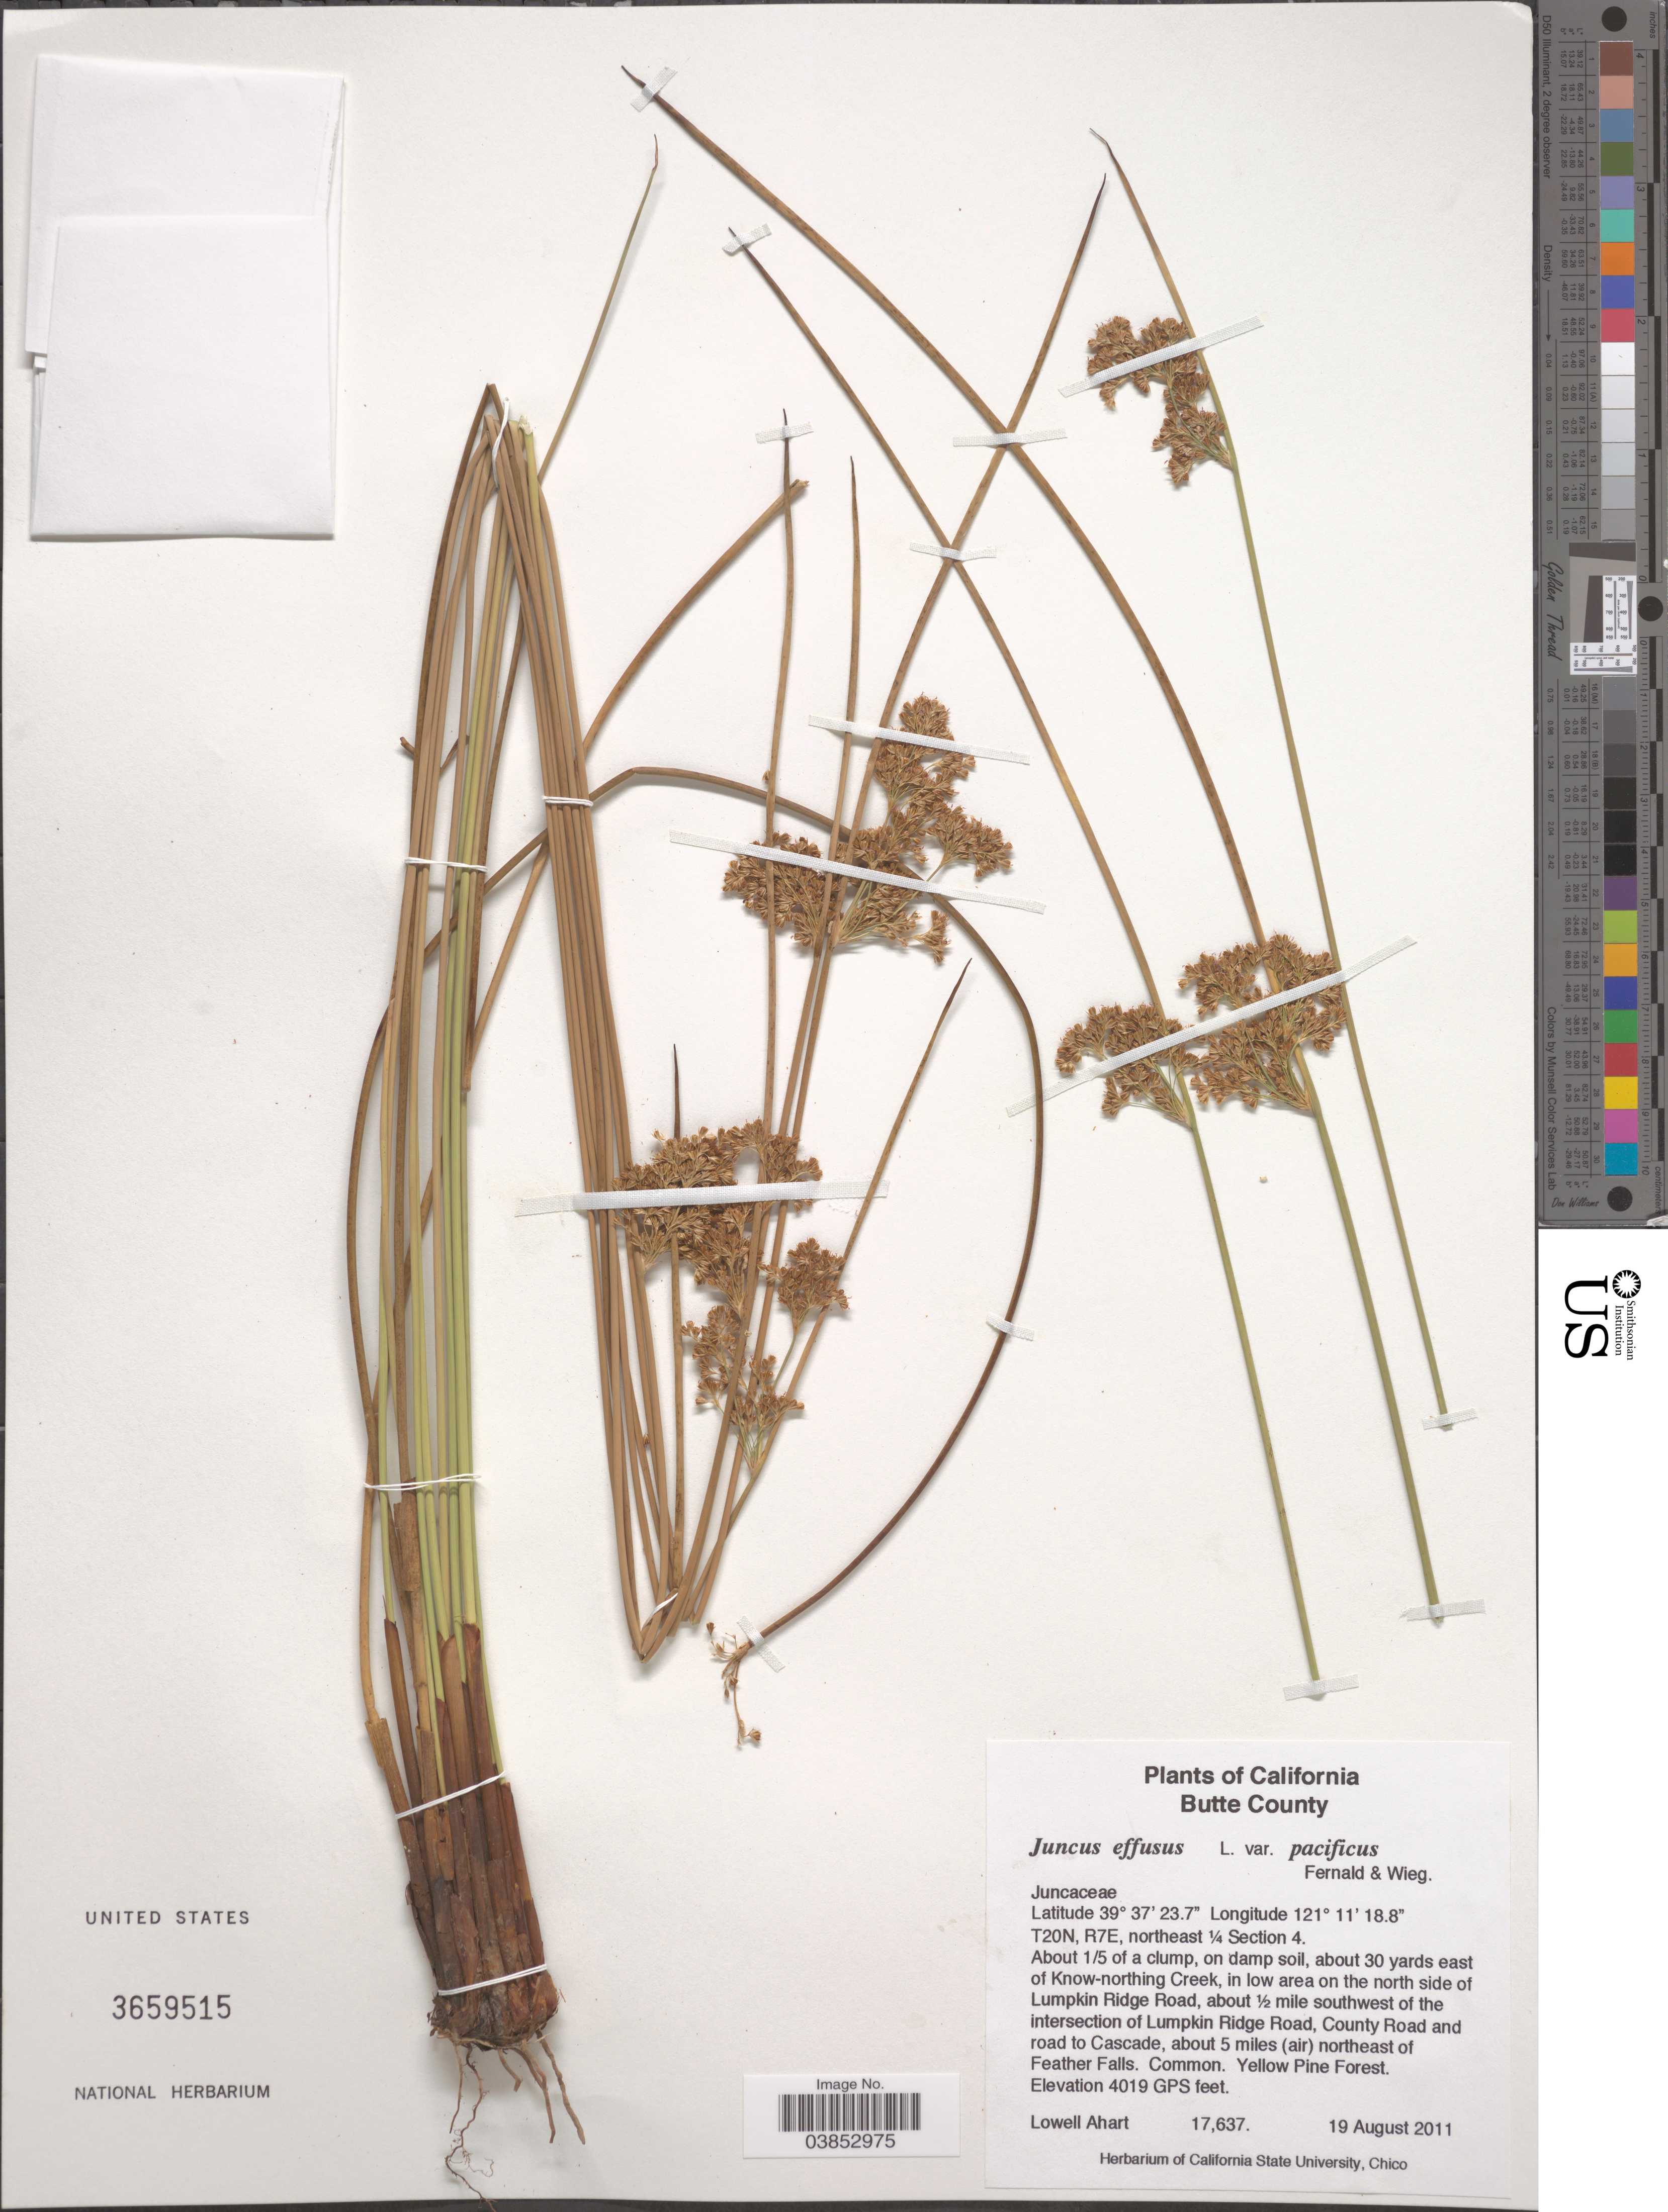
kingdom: Plantae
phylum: Tracheophyta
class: Liliopsida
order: Poales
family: Juncaceae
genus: Juncus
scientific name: Juncus effusus var. pacificus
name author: Fernald & Wiegand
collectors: L. Ahart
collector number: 17637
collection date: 2011-08-19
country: United States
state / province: California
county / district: Butte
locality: Butte County. T20N, R7E, northeast ¼ Section 4. About 1/5 of a clump, on damp soil, about 30 yards east of Know-northing Creek, in low area on the north side of Lumpkin Ridge Road, about ½ mile southwest of the intersection of Lumpkin Ridge Road, County Road and road to Cascade, about 5 miles (air) northeast of Feather Falls.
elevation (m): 1225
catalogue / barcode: US 3659515